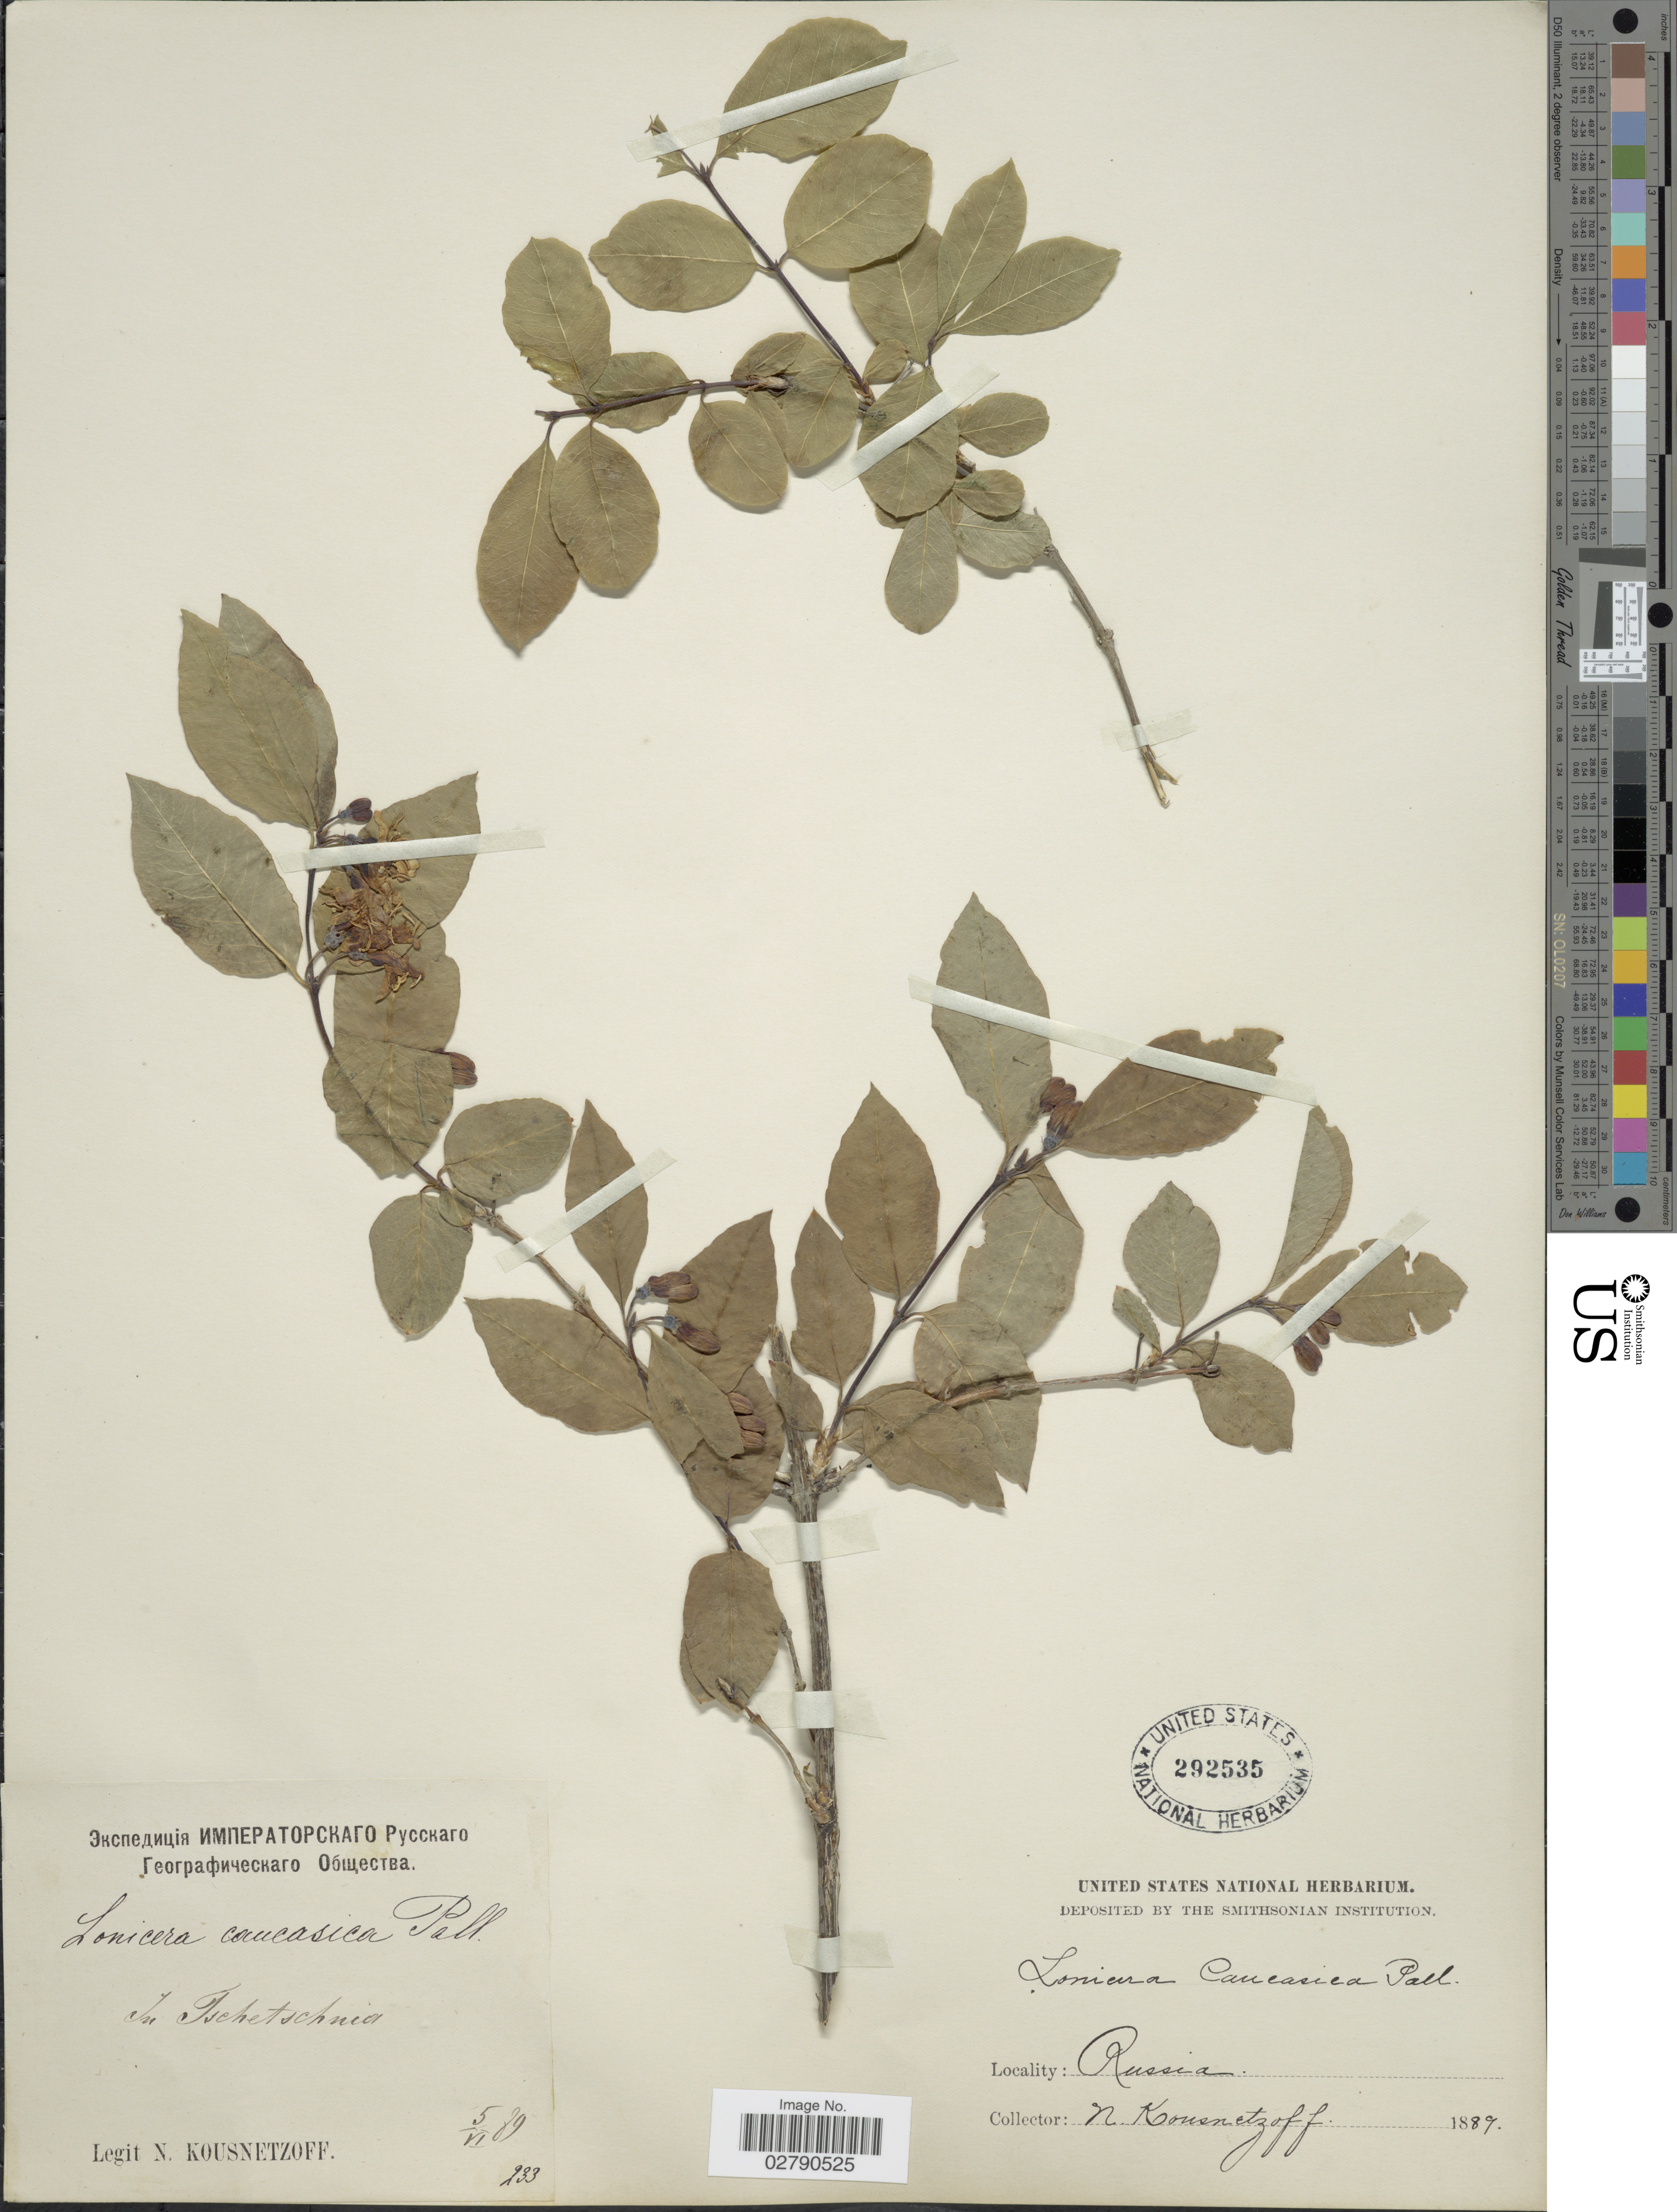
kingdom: Plantae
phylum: Tracheophyta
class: Magnoliopsida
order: Dipsacales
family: Caprifoliaceae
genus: Lonicera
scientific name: Lonicera caucasica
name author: Pall.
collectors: N. Kousnetzoff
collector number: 233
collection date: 1889-06-05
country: Russian Federation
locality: In Tschetschnia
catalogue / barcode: US 292535